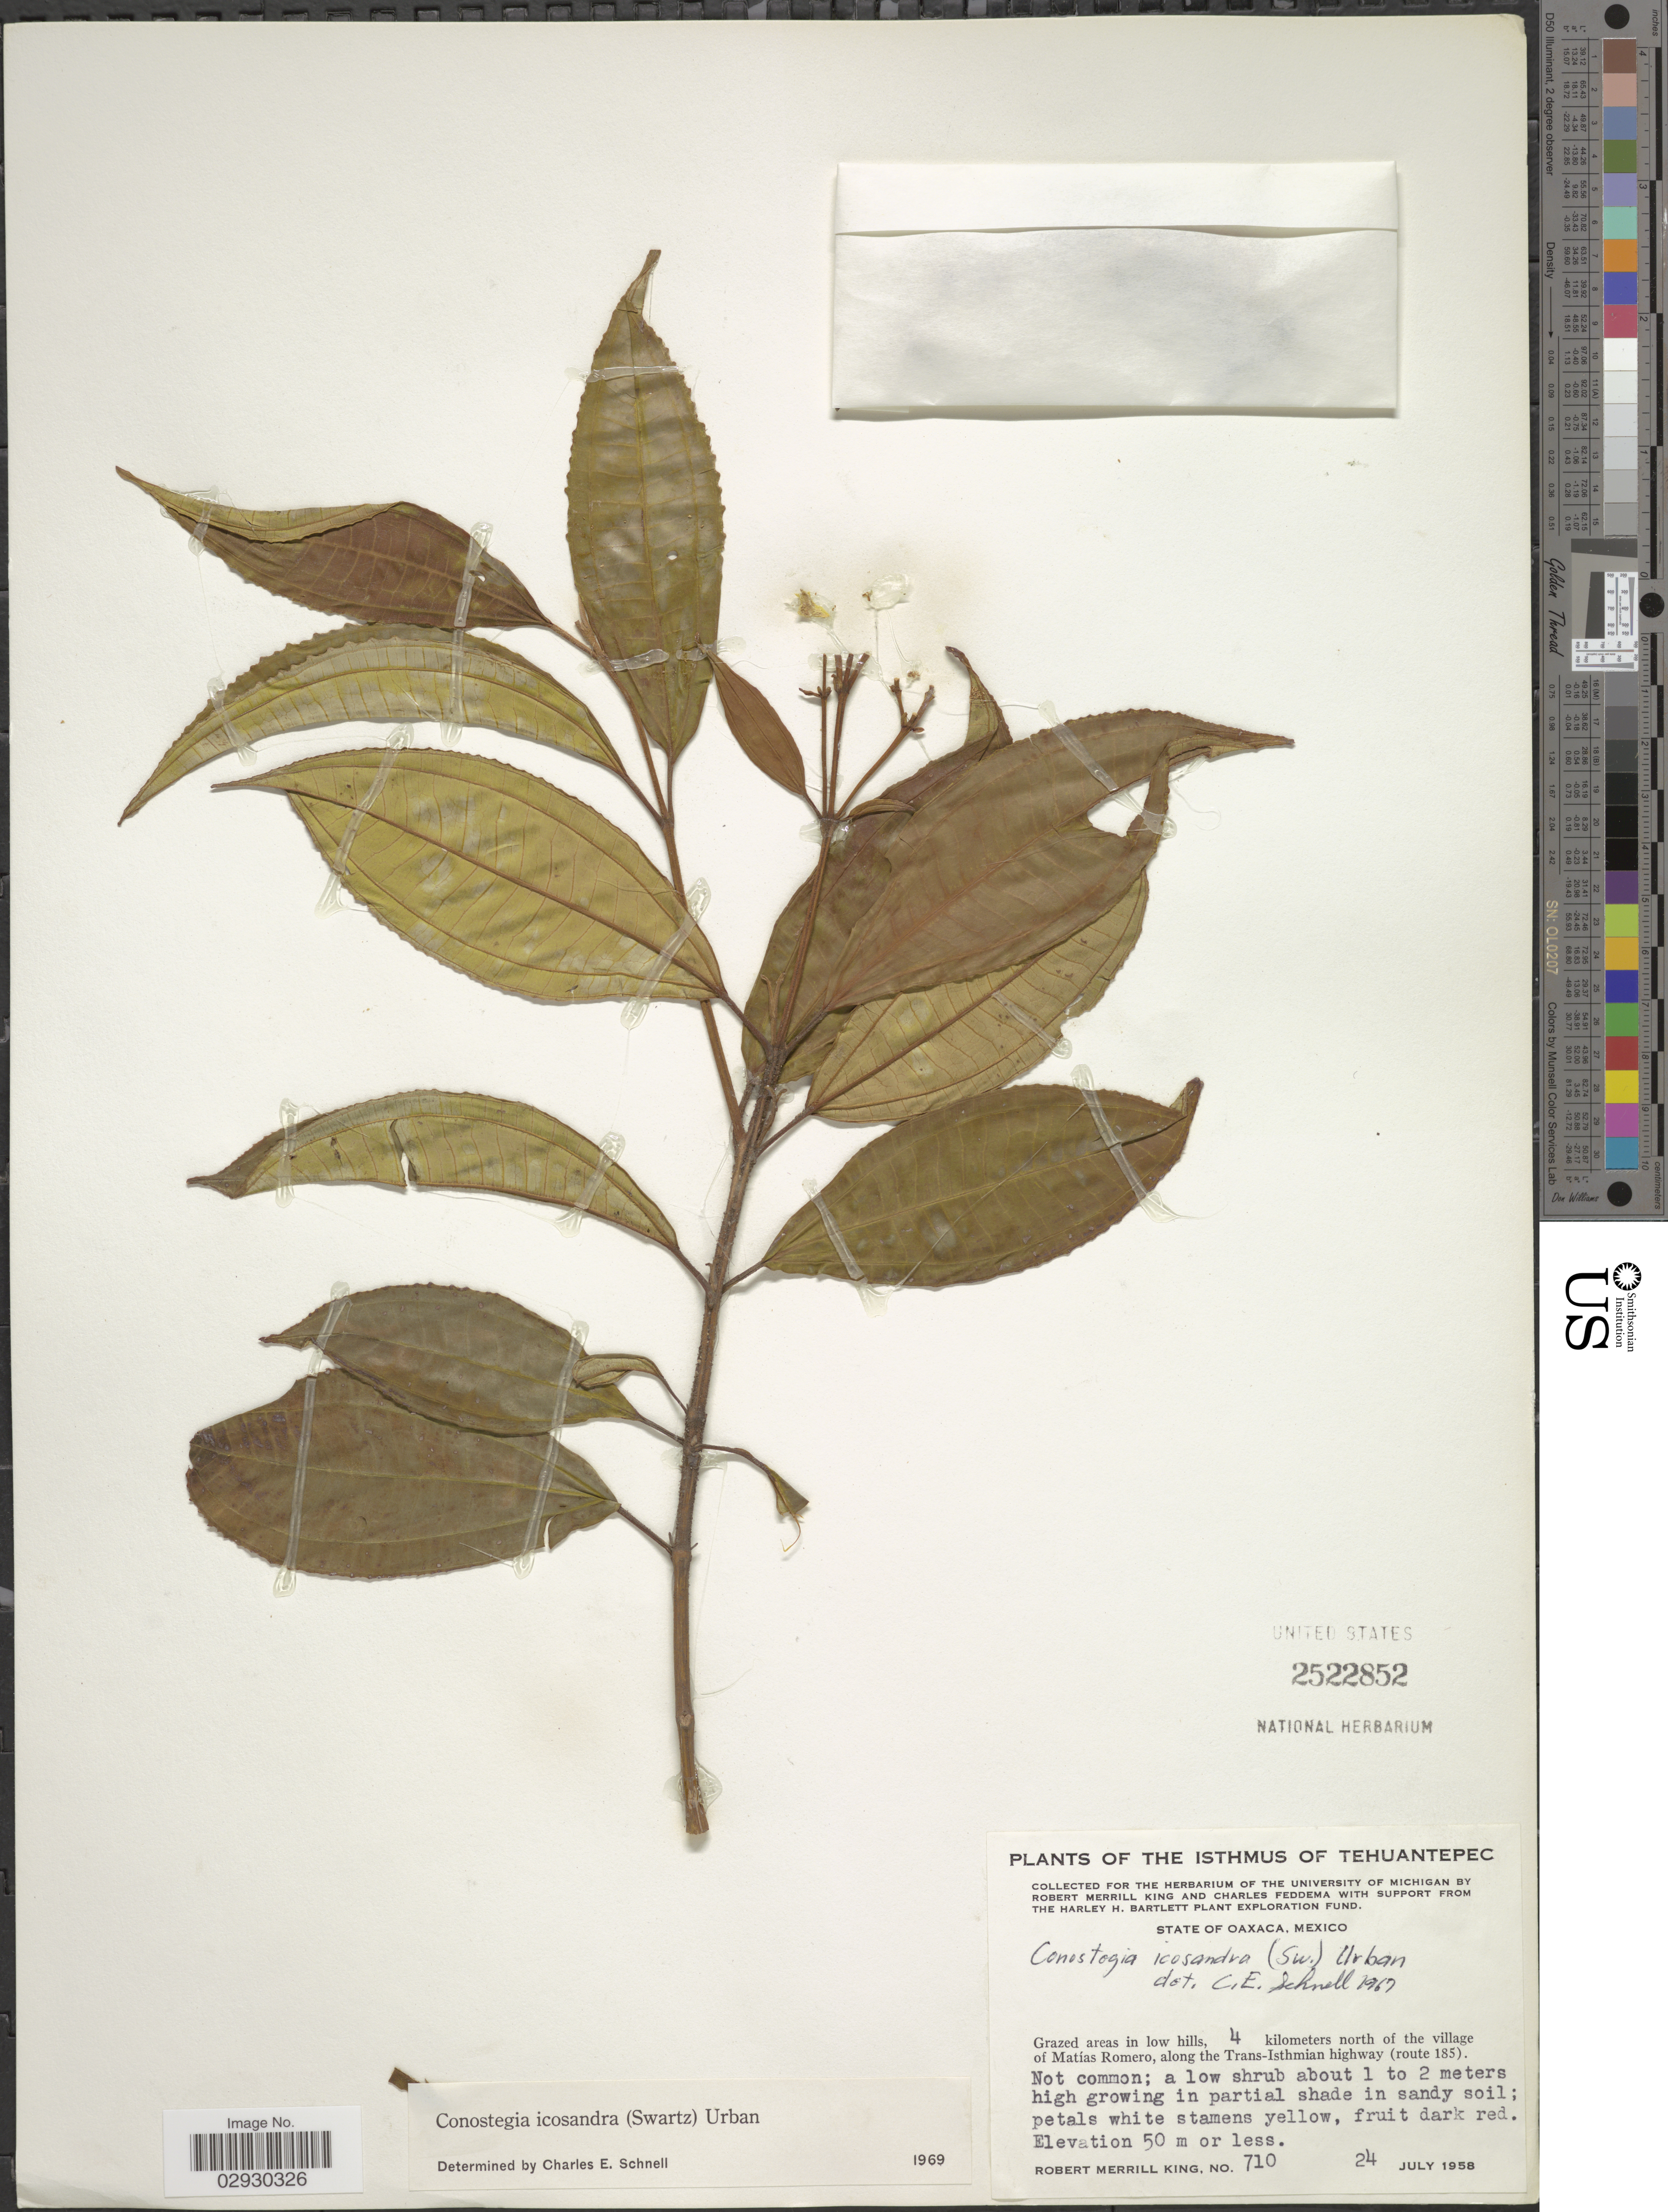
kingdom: Plantae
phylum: Tracheophyta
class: Magnoliopsida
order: Myrtales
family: Melastomataceae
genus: Conostegia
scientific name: Conostegia icosandra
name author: (Sw.) Urb.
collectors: R. M. King & C. Feddema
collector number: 710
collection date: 1958-07-24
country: Mexico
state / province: Oaxaca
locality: Isthmus of Tehuantepec. State of Oaxaca. Grazed areas in low hills, 4 kilometers north of the village of Matías Romero, along the Trans-Isthmian highway (route 185).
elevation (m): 50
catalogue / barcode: US 2522852